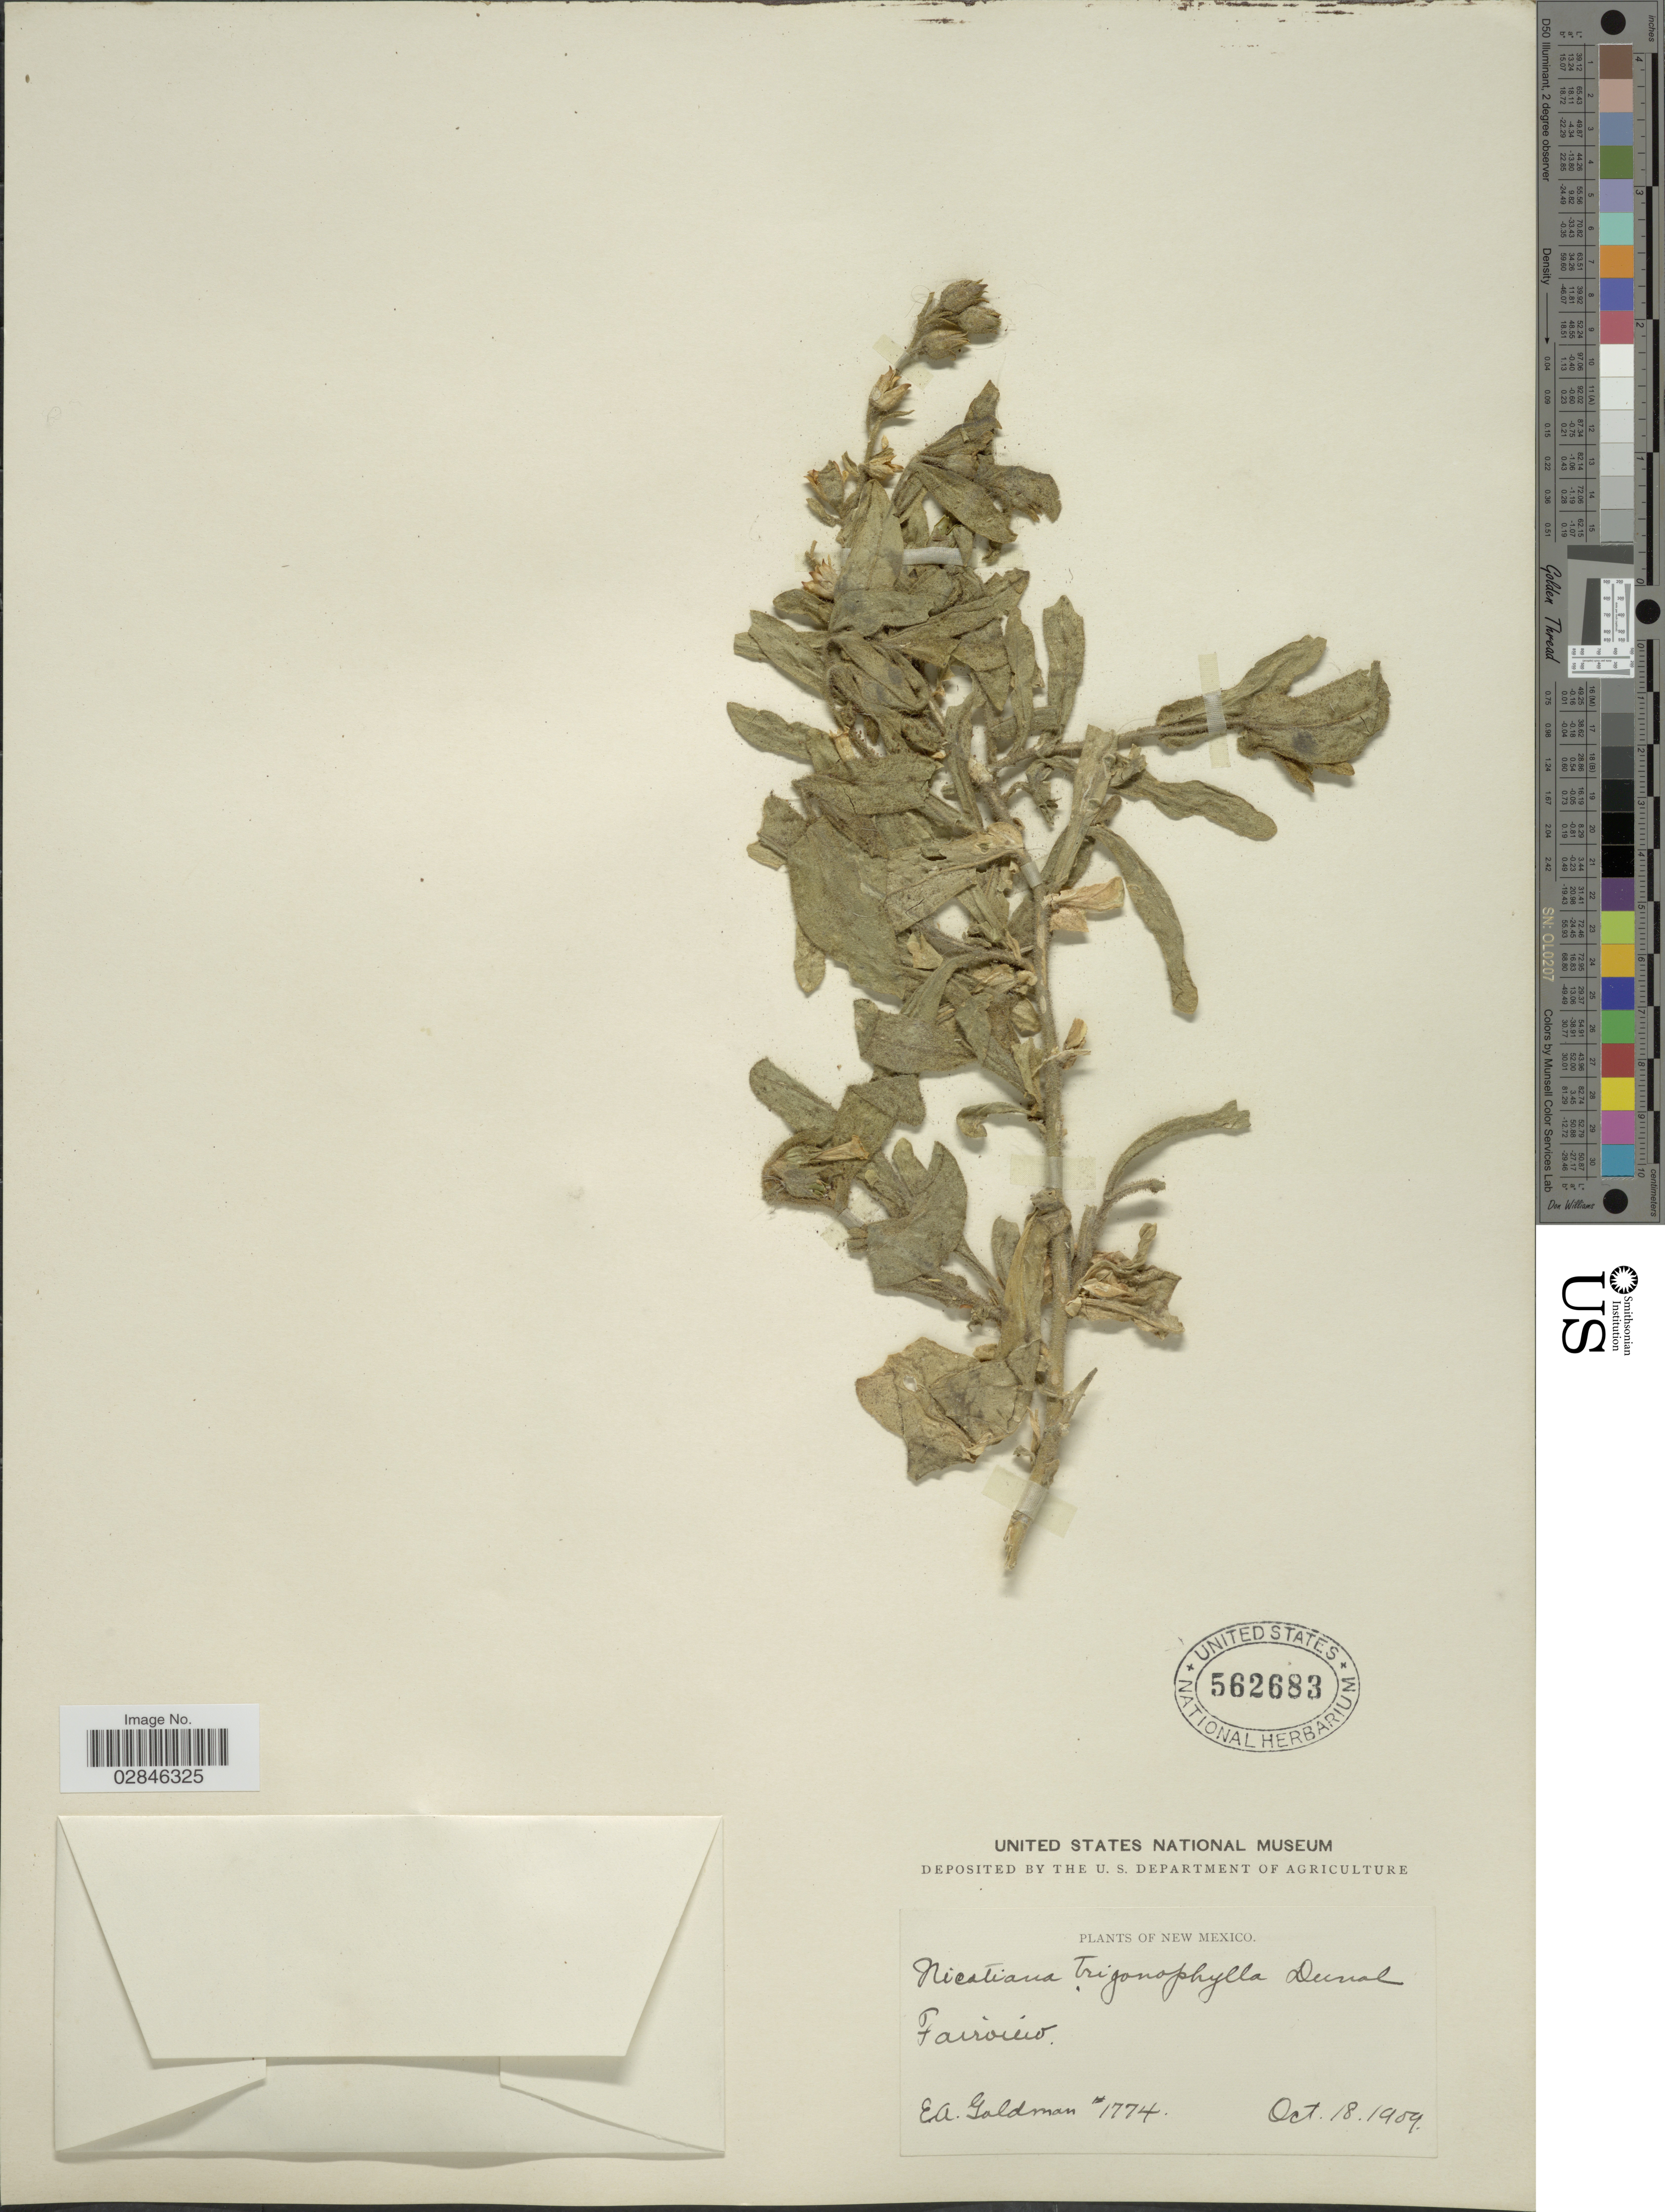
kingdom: Plantae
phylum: Tracheophyta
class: Magnoliopsida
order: Solanales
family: Solanaceae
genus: Nicotiana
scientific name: Nicotiana trigonophylla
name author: Dunal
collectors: E. A. Goldman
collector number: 1774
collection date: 1909-10-18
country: United States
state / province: New Mexico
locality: Fairview.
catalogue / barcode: US 562683